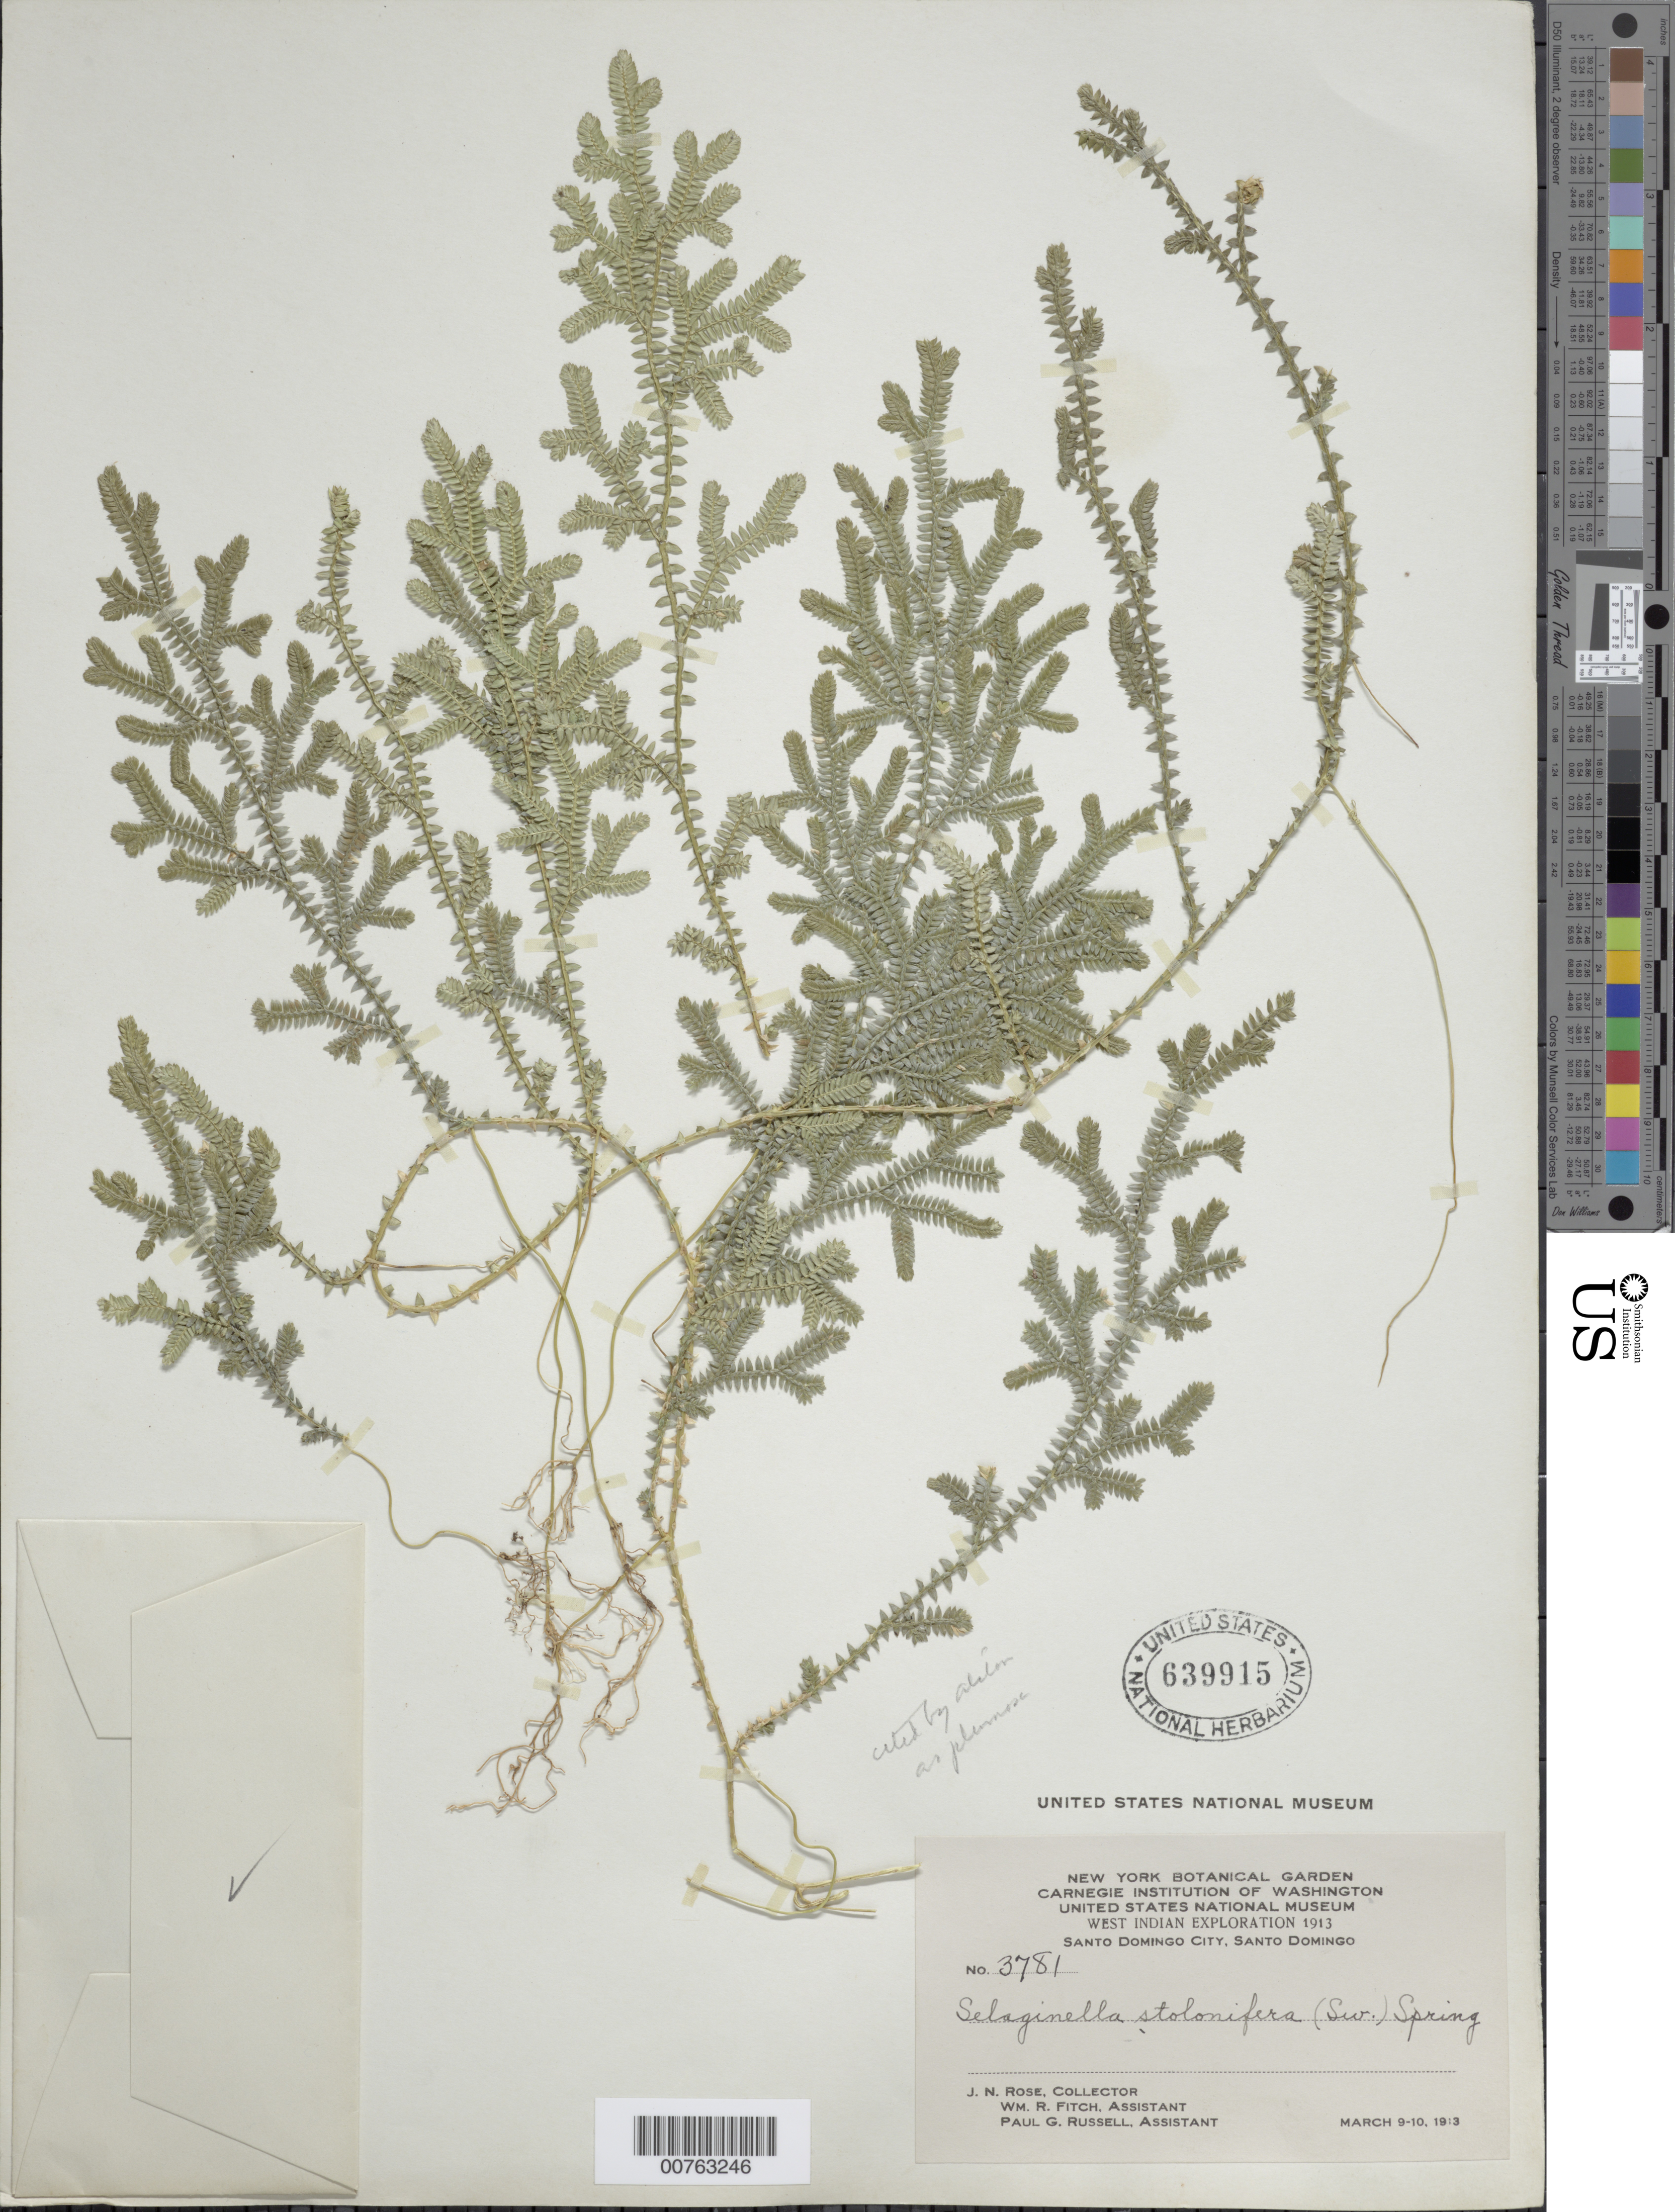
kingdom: Plantae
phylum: Tracheophyta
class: Lycopodiopsida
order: Selaginellales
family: Selaginellaceae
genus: Selaginella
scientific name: Selaginella plumosa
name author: (L.) C. Presl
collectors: J. N. Rose, W. R. Fitch & P. G. Russell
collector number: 3781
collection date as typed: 09 Mar 1913 to 10 Mar 1913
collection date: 1913-03-09/1913-03-10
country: Dominican Republic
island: Hispaniola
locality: Santo Domingo City.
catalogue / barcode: US 639915